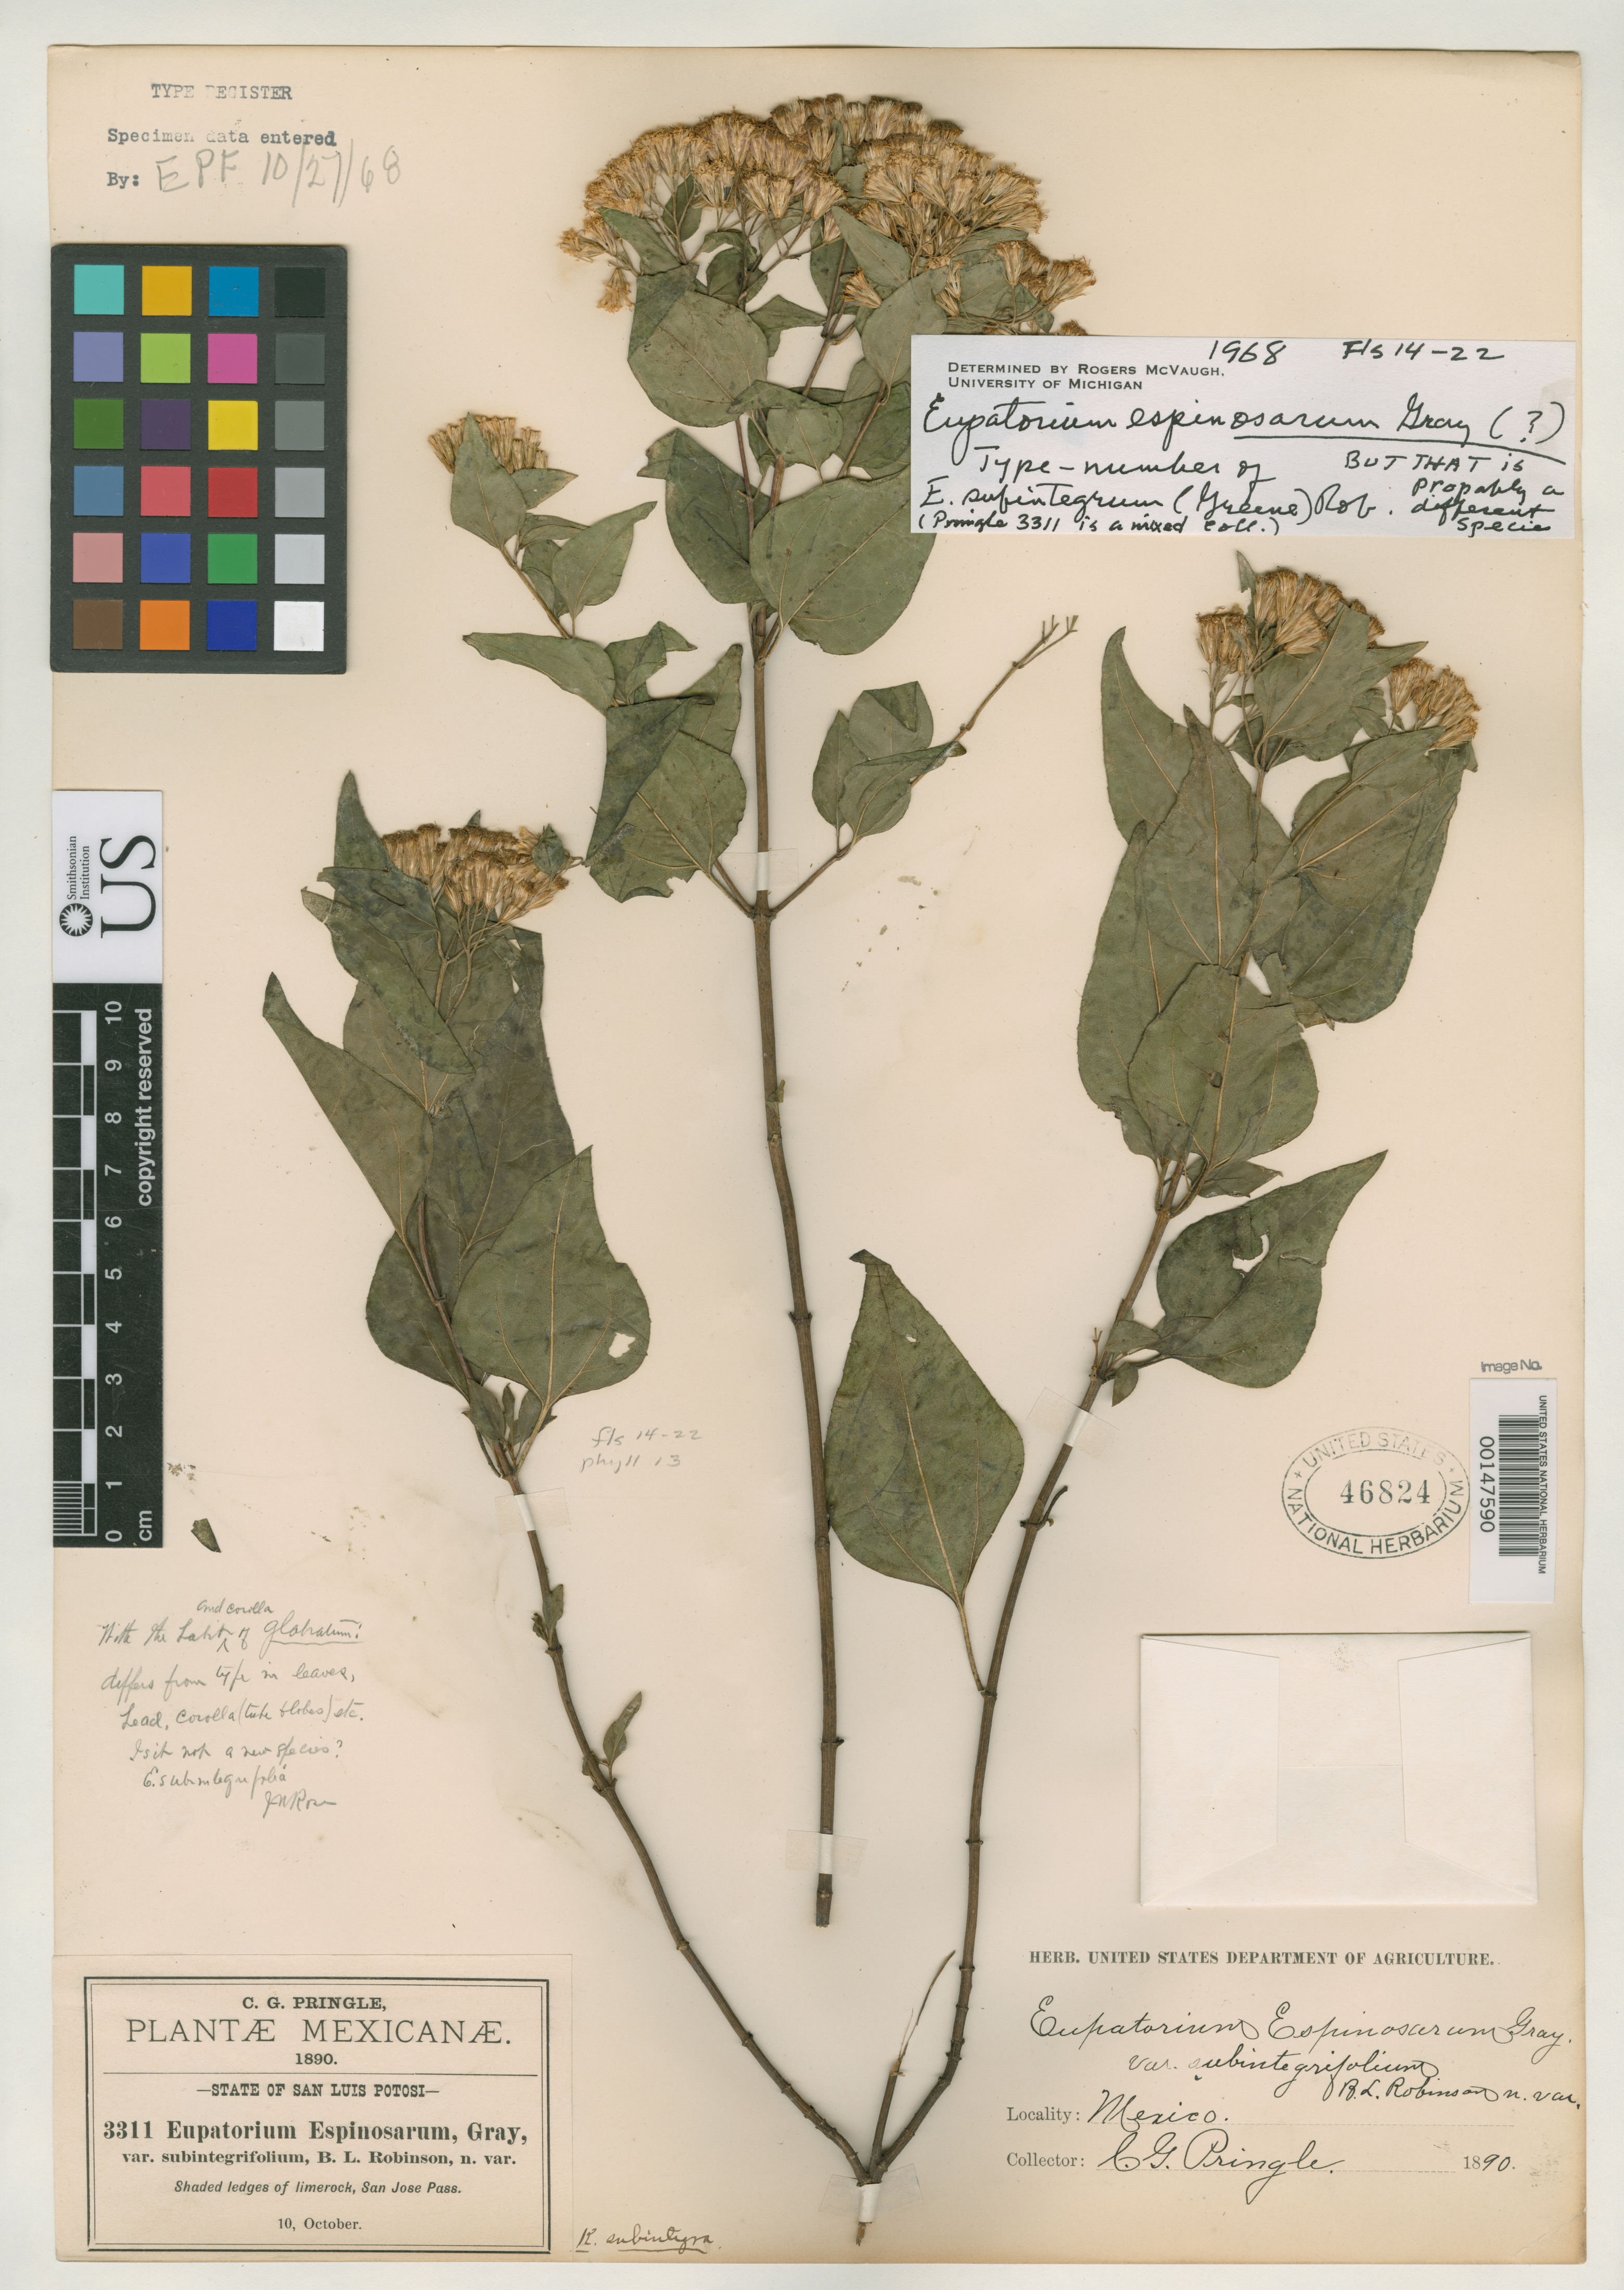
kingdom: Plantae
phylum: Tracheophyta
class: Magnoliopsida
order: Asterales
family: Asteraceae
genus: Eupatorium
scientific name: Eupatorium espinosarum var. subintegrifolium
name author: B.L. Rob.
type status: Isotype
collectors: C. G. Pringle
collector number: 3311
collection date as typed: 10 Oct 1890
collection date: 1890-10-10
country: Mexico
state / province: San Luis Potosi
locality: San Jose Pass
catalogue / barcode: US 46824